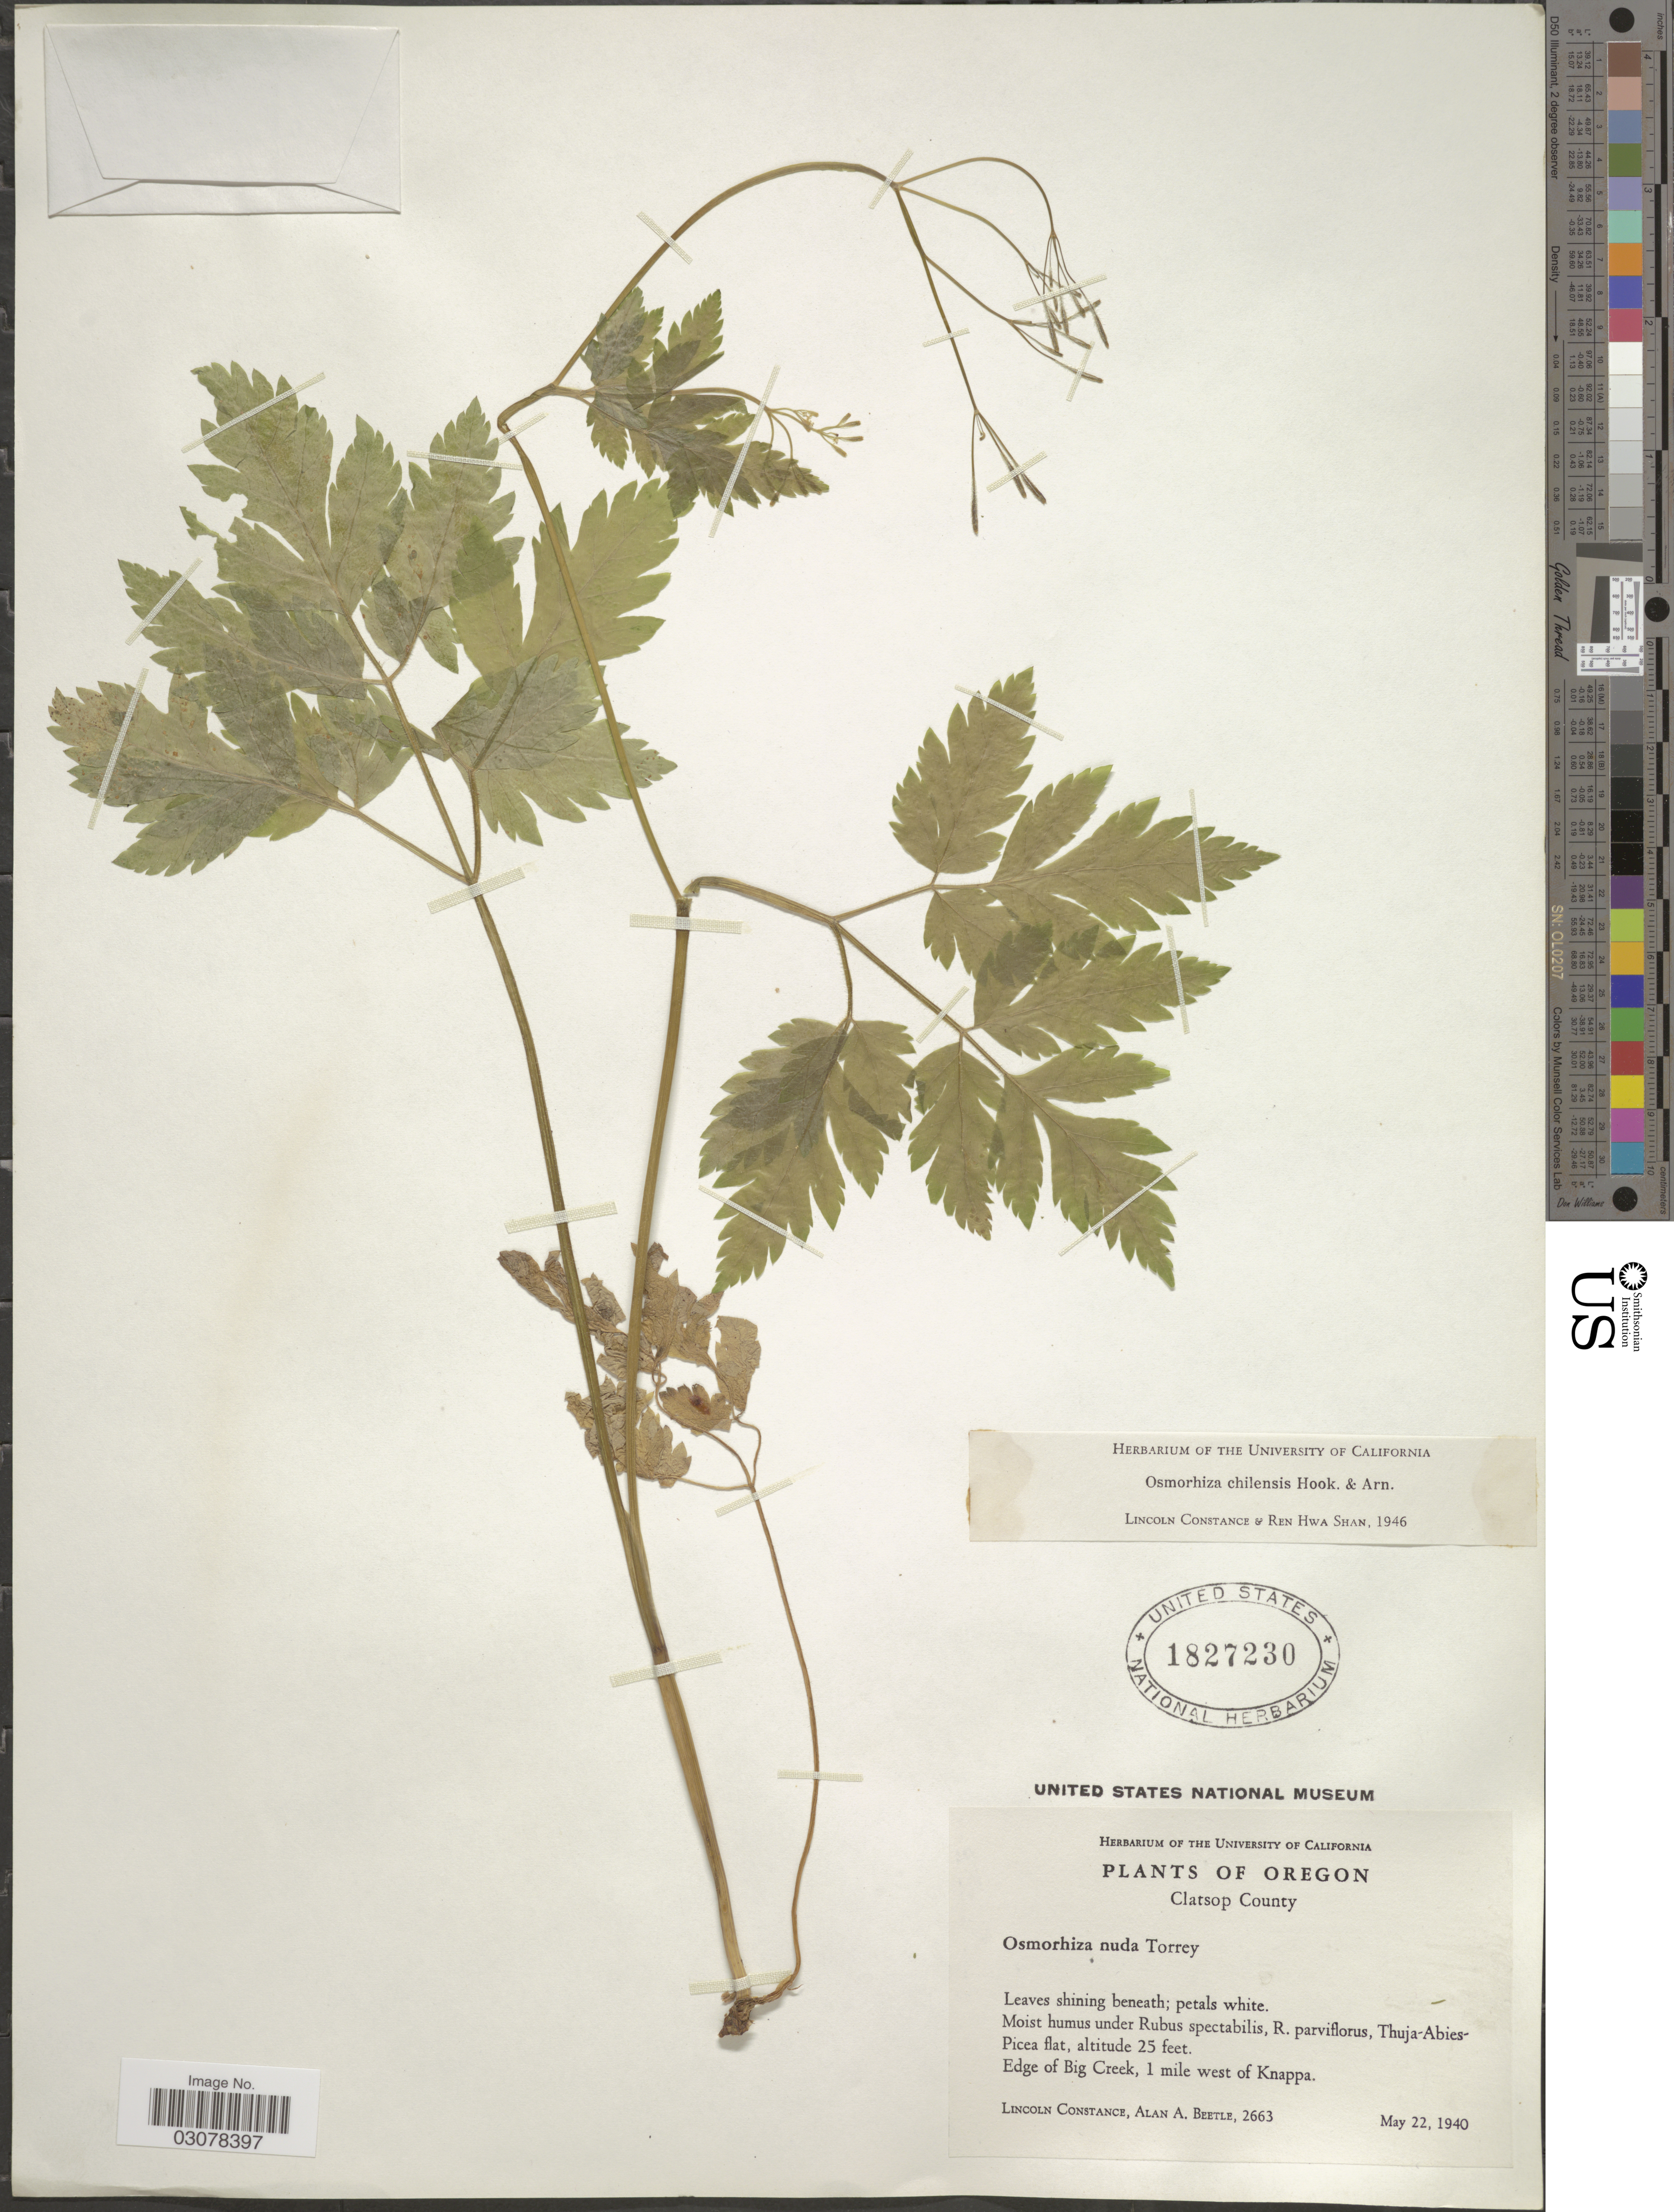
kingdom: Plantae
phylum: Tracheophyta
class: Magnoliopsida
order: Apiales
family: Apiaceae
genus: Osmorhiza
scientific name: Osmorhiza chilensis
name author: Hook. & Arn.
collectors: L. Constance & A. A. Beetle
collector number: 2663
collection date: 1940-05-22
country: United States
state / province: Oregon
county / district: Clatsop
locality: Clatsop County. Edge of Big Creek, 1 mile west of Knappa.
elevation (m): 8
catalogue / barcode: US 1827230